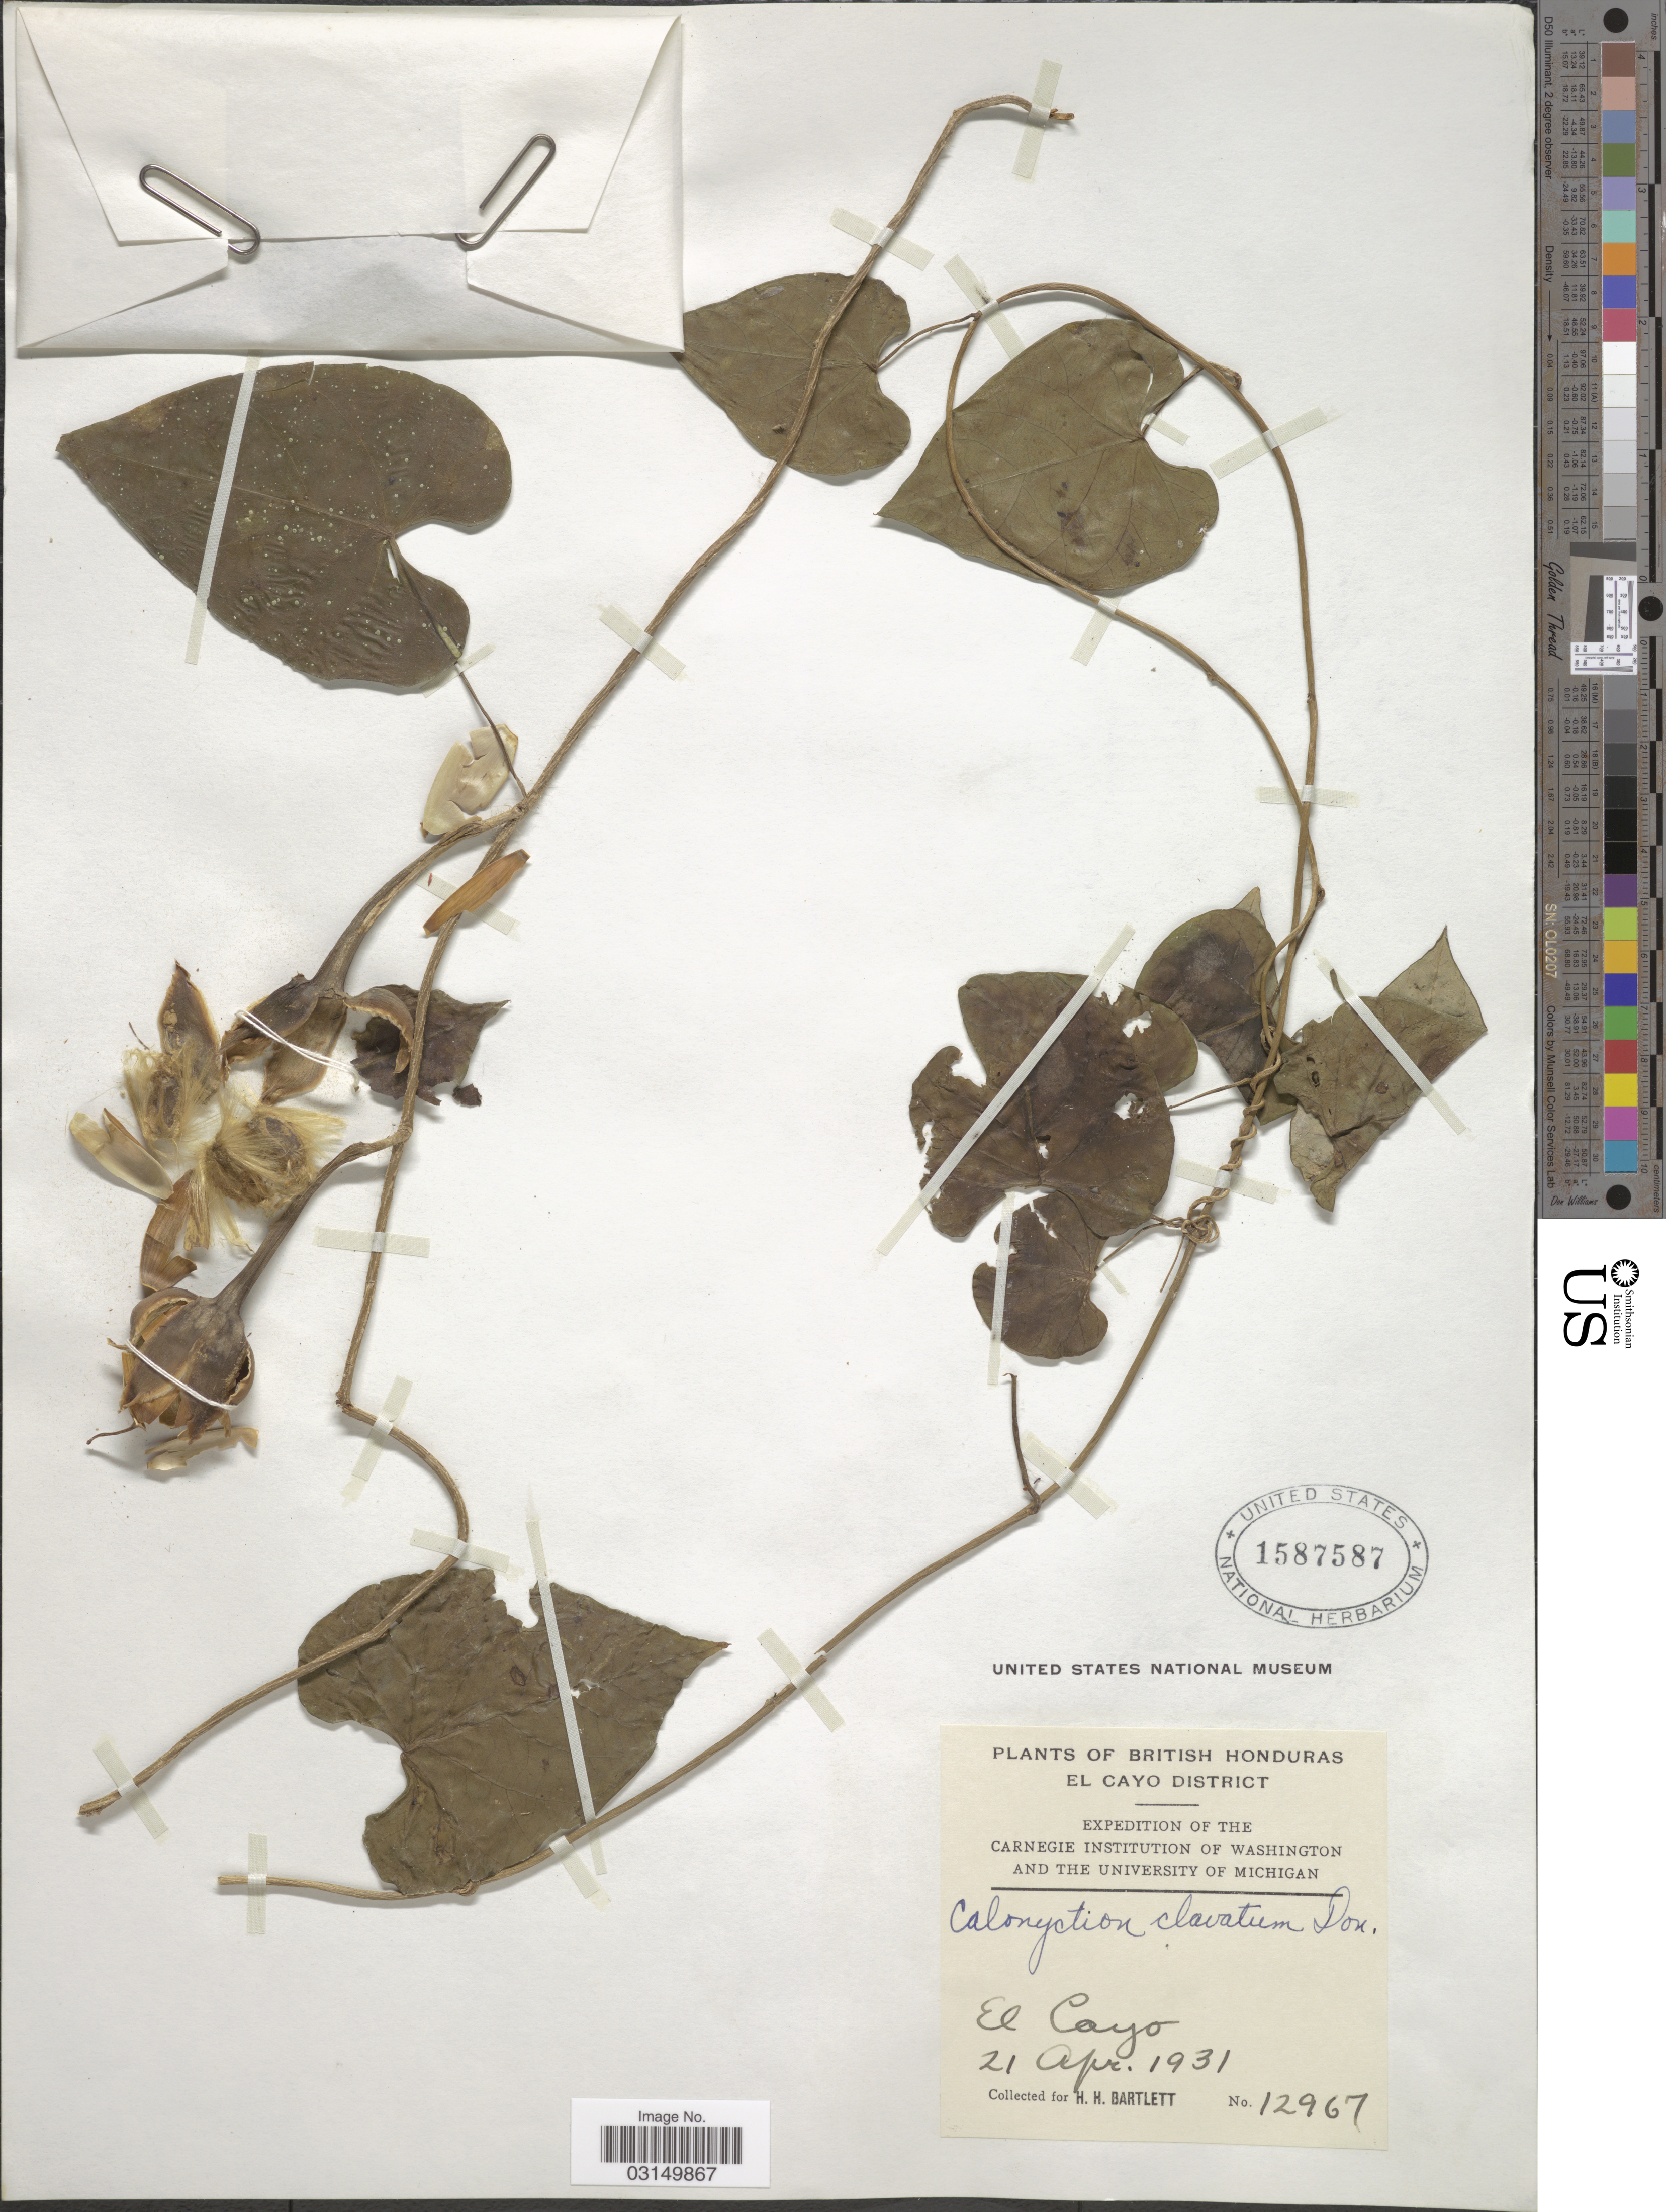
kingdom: Plantae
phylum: Tracheophyta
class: Magnoliopsida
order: Solanales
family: Convolvulaceae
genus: Ipomoea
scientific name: Ipomoea clavata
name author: (G. Don) J.F. Macbr.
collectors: H. H. Bartlett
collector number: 12967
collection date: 1931-04-21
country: Belize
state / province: Cayo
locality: British Honduras, El Cayo District, El Cayo.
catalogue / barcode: US 1587587